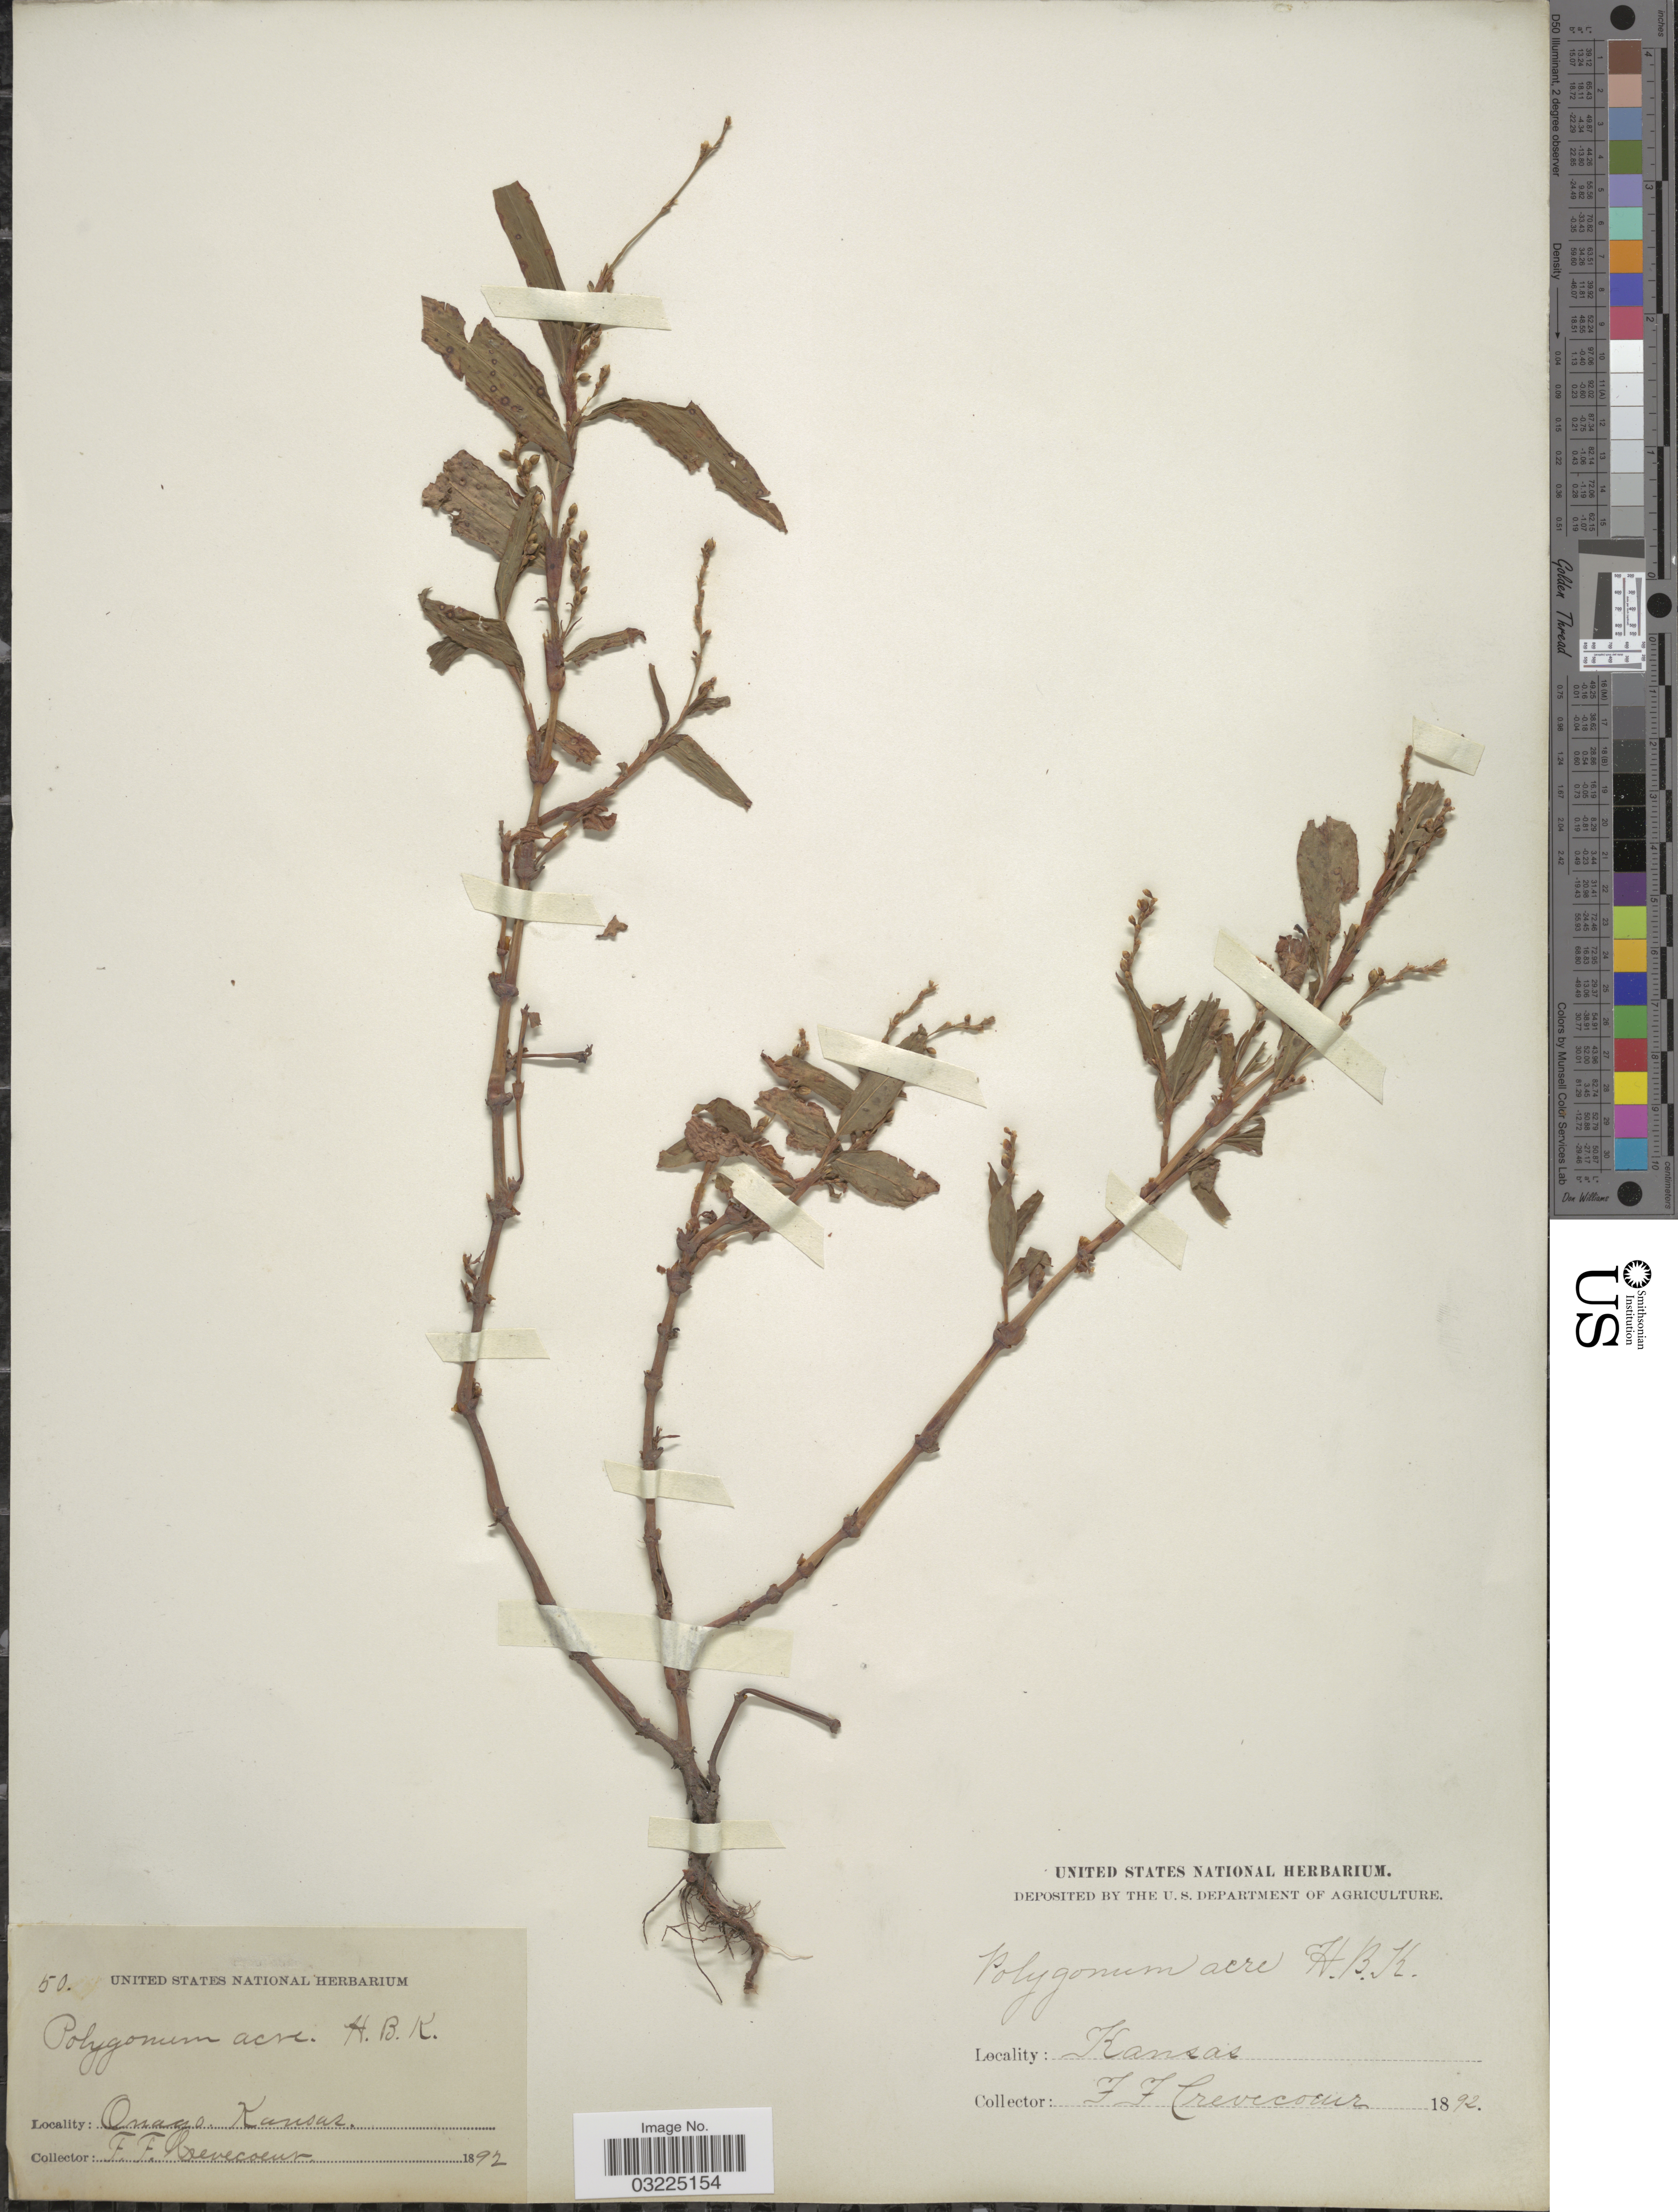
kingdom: Plantae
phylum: Tracheophyta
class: Magnoliopsida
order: Caryophyllales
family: Polygonaceae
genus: Persicaria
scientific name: Persicaria punctata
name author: (Elliott) Small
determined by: Atha, D. E.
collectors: F. F. Crevecoeur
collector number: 50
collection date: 1892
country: United States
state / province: Kansas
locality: Onago.